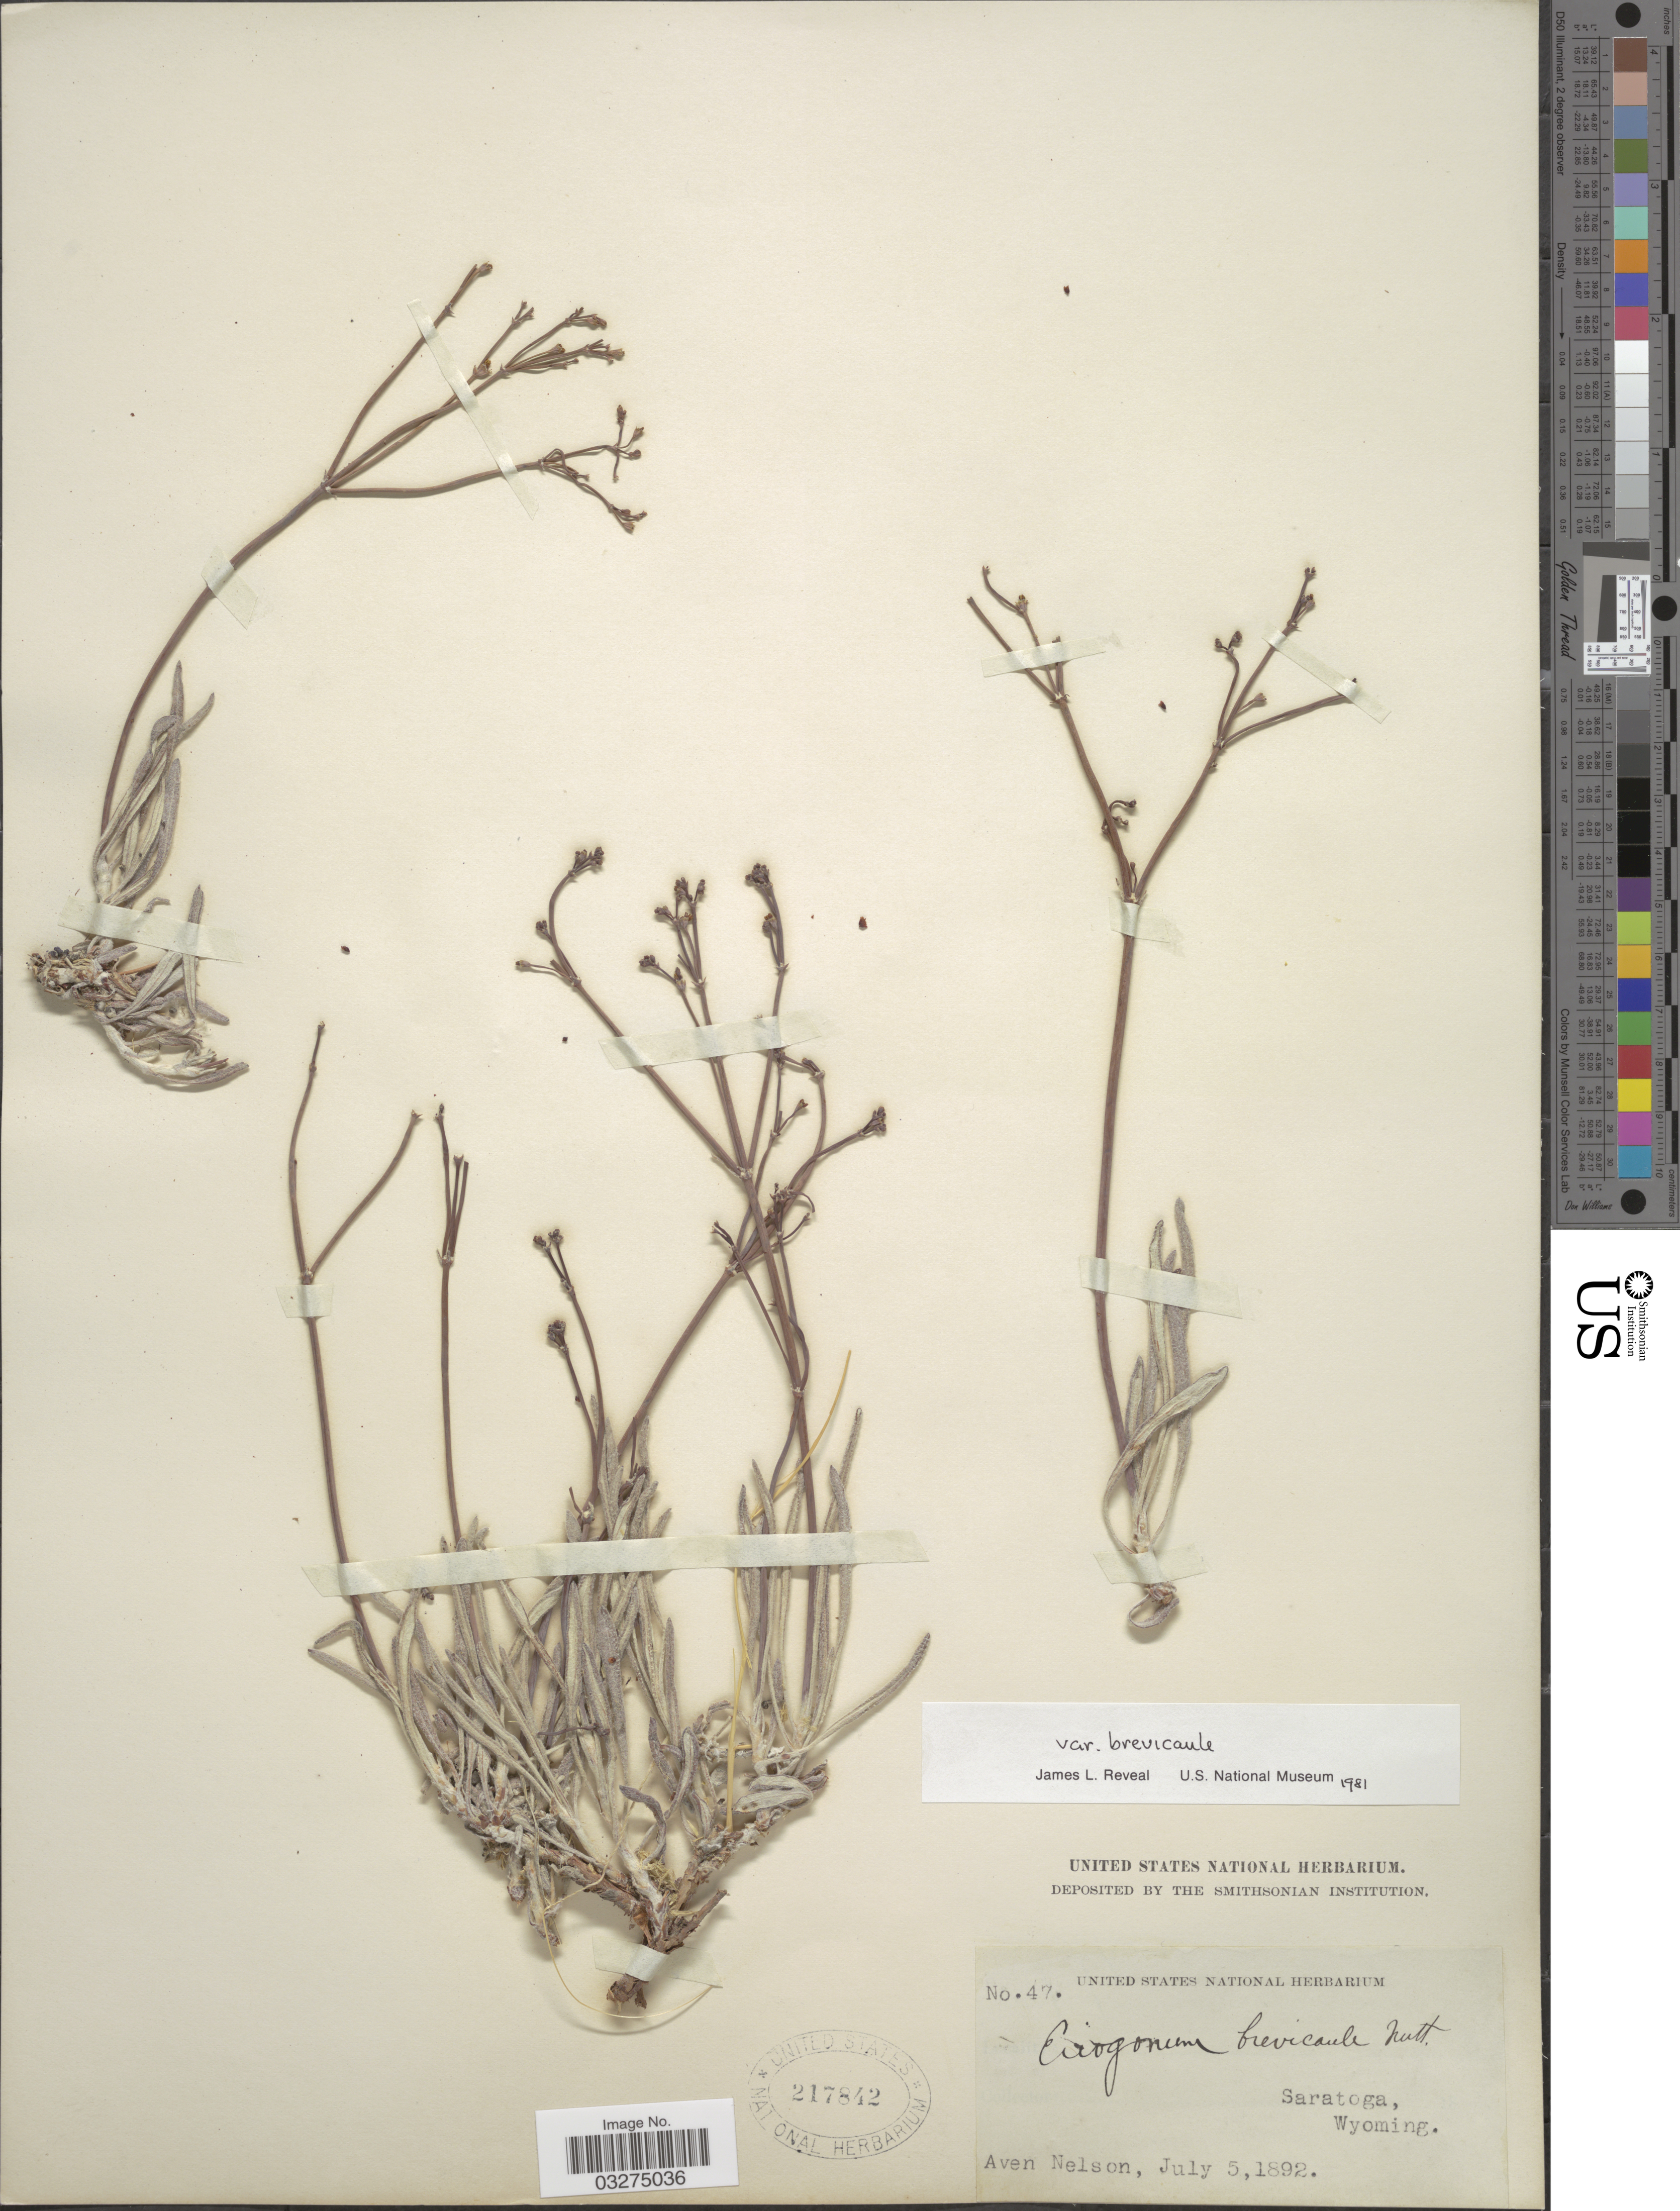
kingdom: Plantae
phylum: Tracheophyta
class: Magnoliopsida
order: Caryophyllales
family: Polygonaceae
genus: Eriogonum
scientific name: Eriogonum brevicaule var. brevicaule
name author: Nutt.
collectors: A. Nelson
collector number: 47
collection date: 1892-07-05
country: United States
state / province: Wyoming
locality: Saratoga.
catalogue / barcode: US 217842